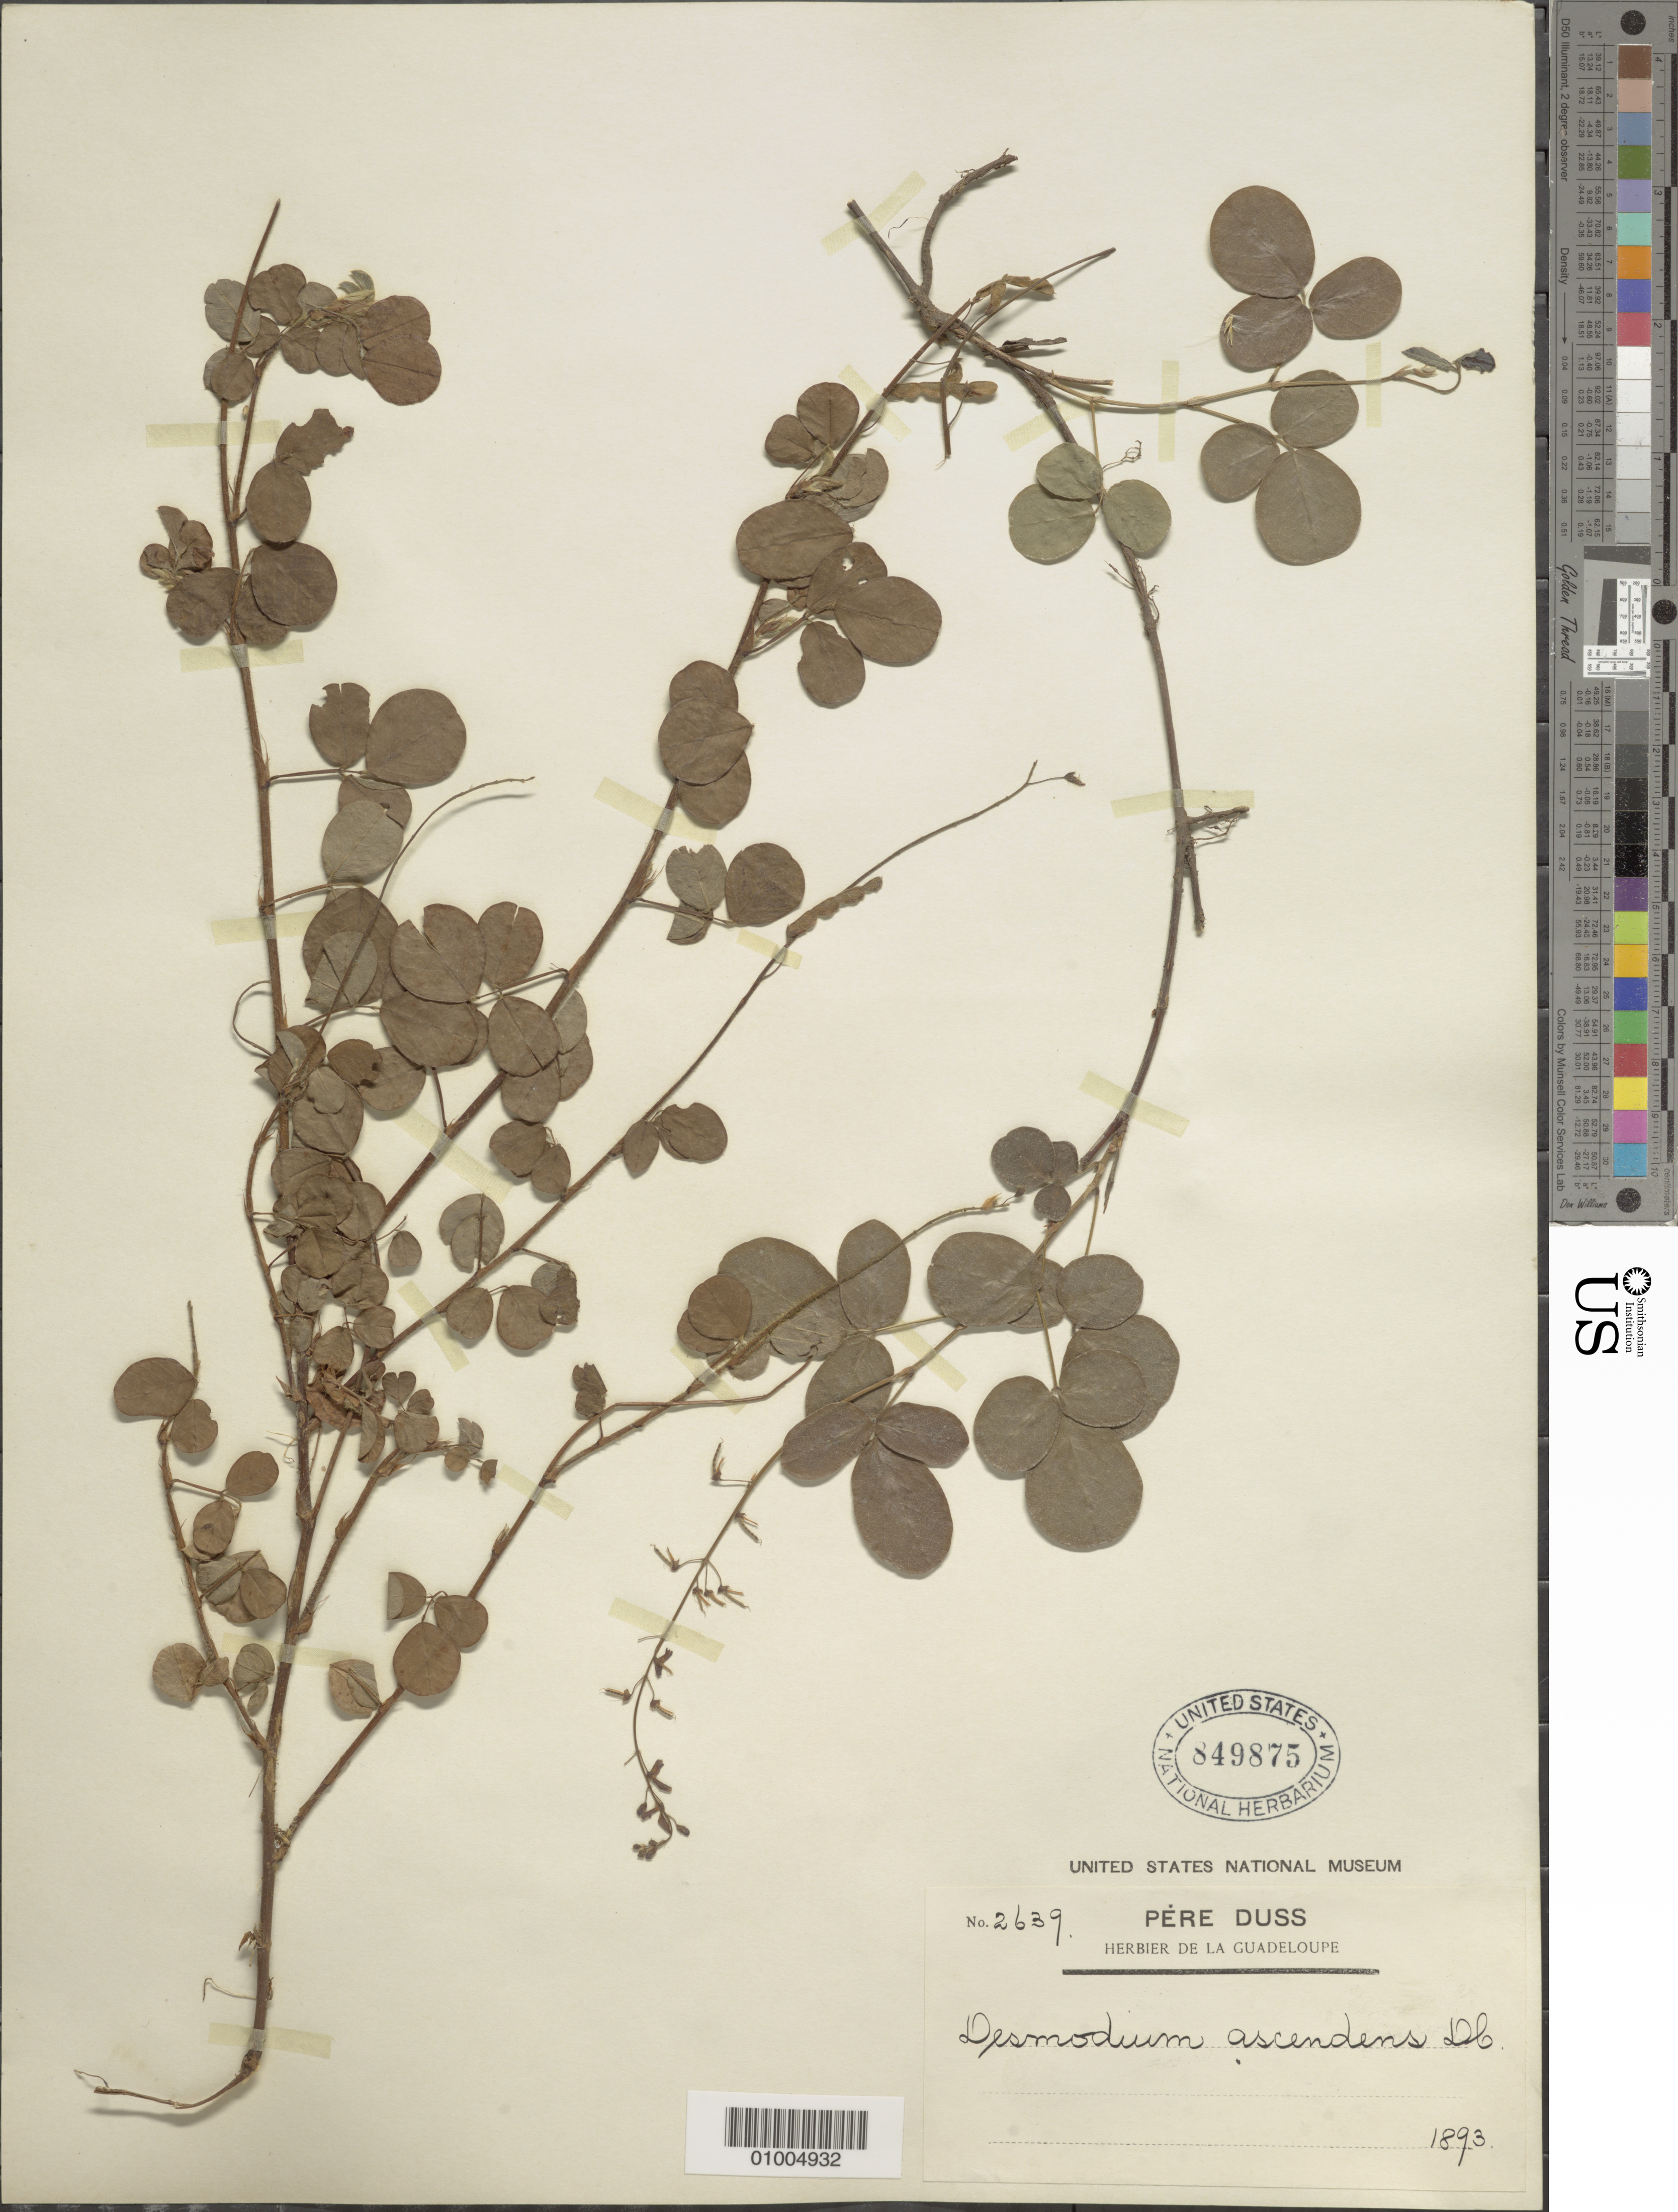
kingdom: Plantae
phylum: Tracheophyta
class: Magnoliopsida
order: Fabales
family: Fabaceae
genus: Grona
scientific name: Grona adscendens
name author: (Sw.) H. Ohashi & K. Ohashi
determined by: Strong, Mark T., (BOT), Smithsonian Institution - National Museum of Natural History (UNITED STATES)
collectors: Père Duss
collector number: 2639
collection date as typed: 1893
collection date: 1893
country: Guadeloupe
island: Basse Terre [Guadeloupe]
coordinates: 0 N, 0 E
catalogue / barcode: US 849875